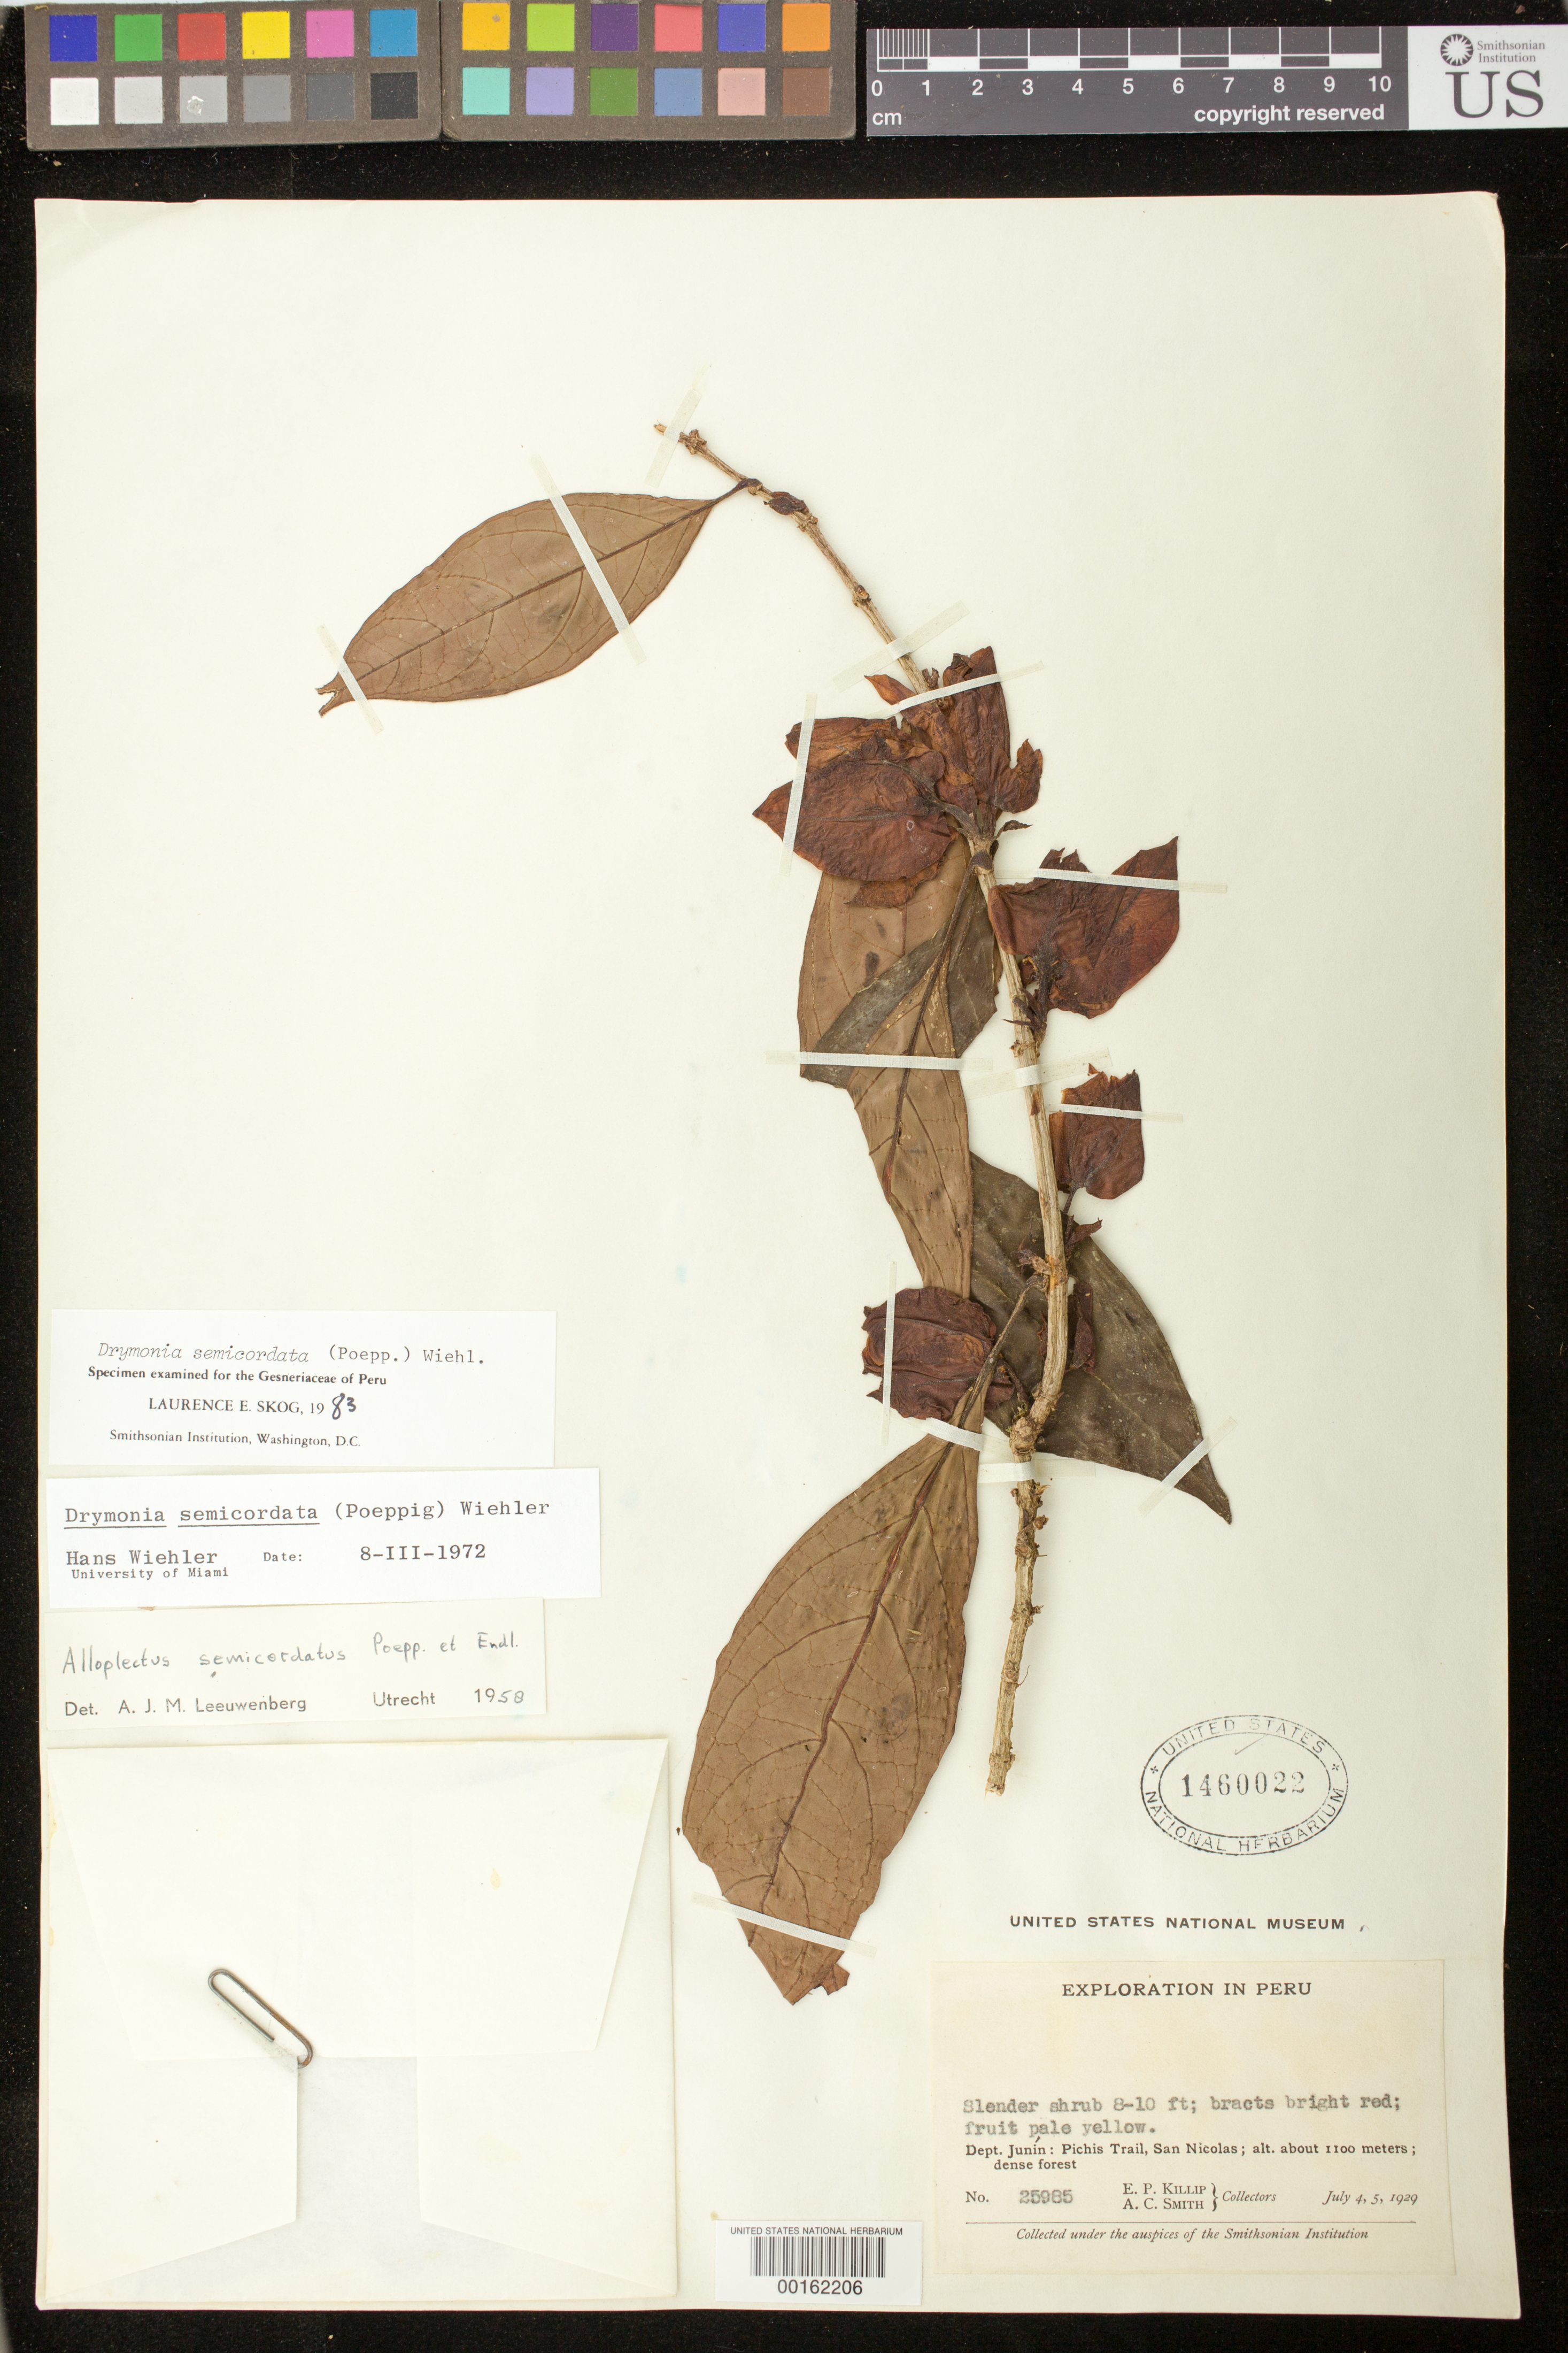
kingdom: Plantae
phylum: Tracheophyta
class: Magnoliopsida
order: Lamiales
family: Gesneriaceae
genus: Drymonia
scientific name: Drymonia semicordata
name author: (Poepp.) Wiehler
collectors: E. P. Killip & A. C. Smith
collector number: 25985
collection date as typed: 4-5 Jul 1929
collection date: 1929-07-04/1929-07-05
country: Peru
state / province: Pasco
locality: Junín.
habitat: Dense forest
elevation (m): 1100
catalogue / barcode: US 1460022